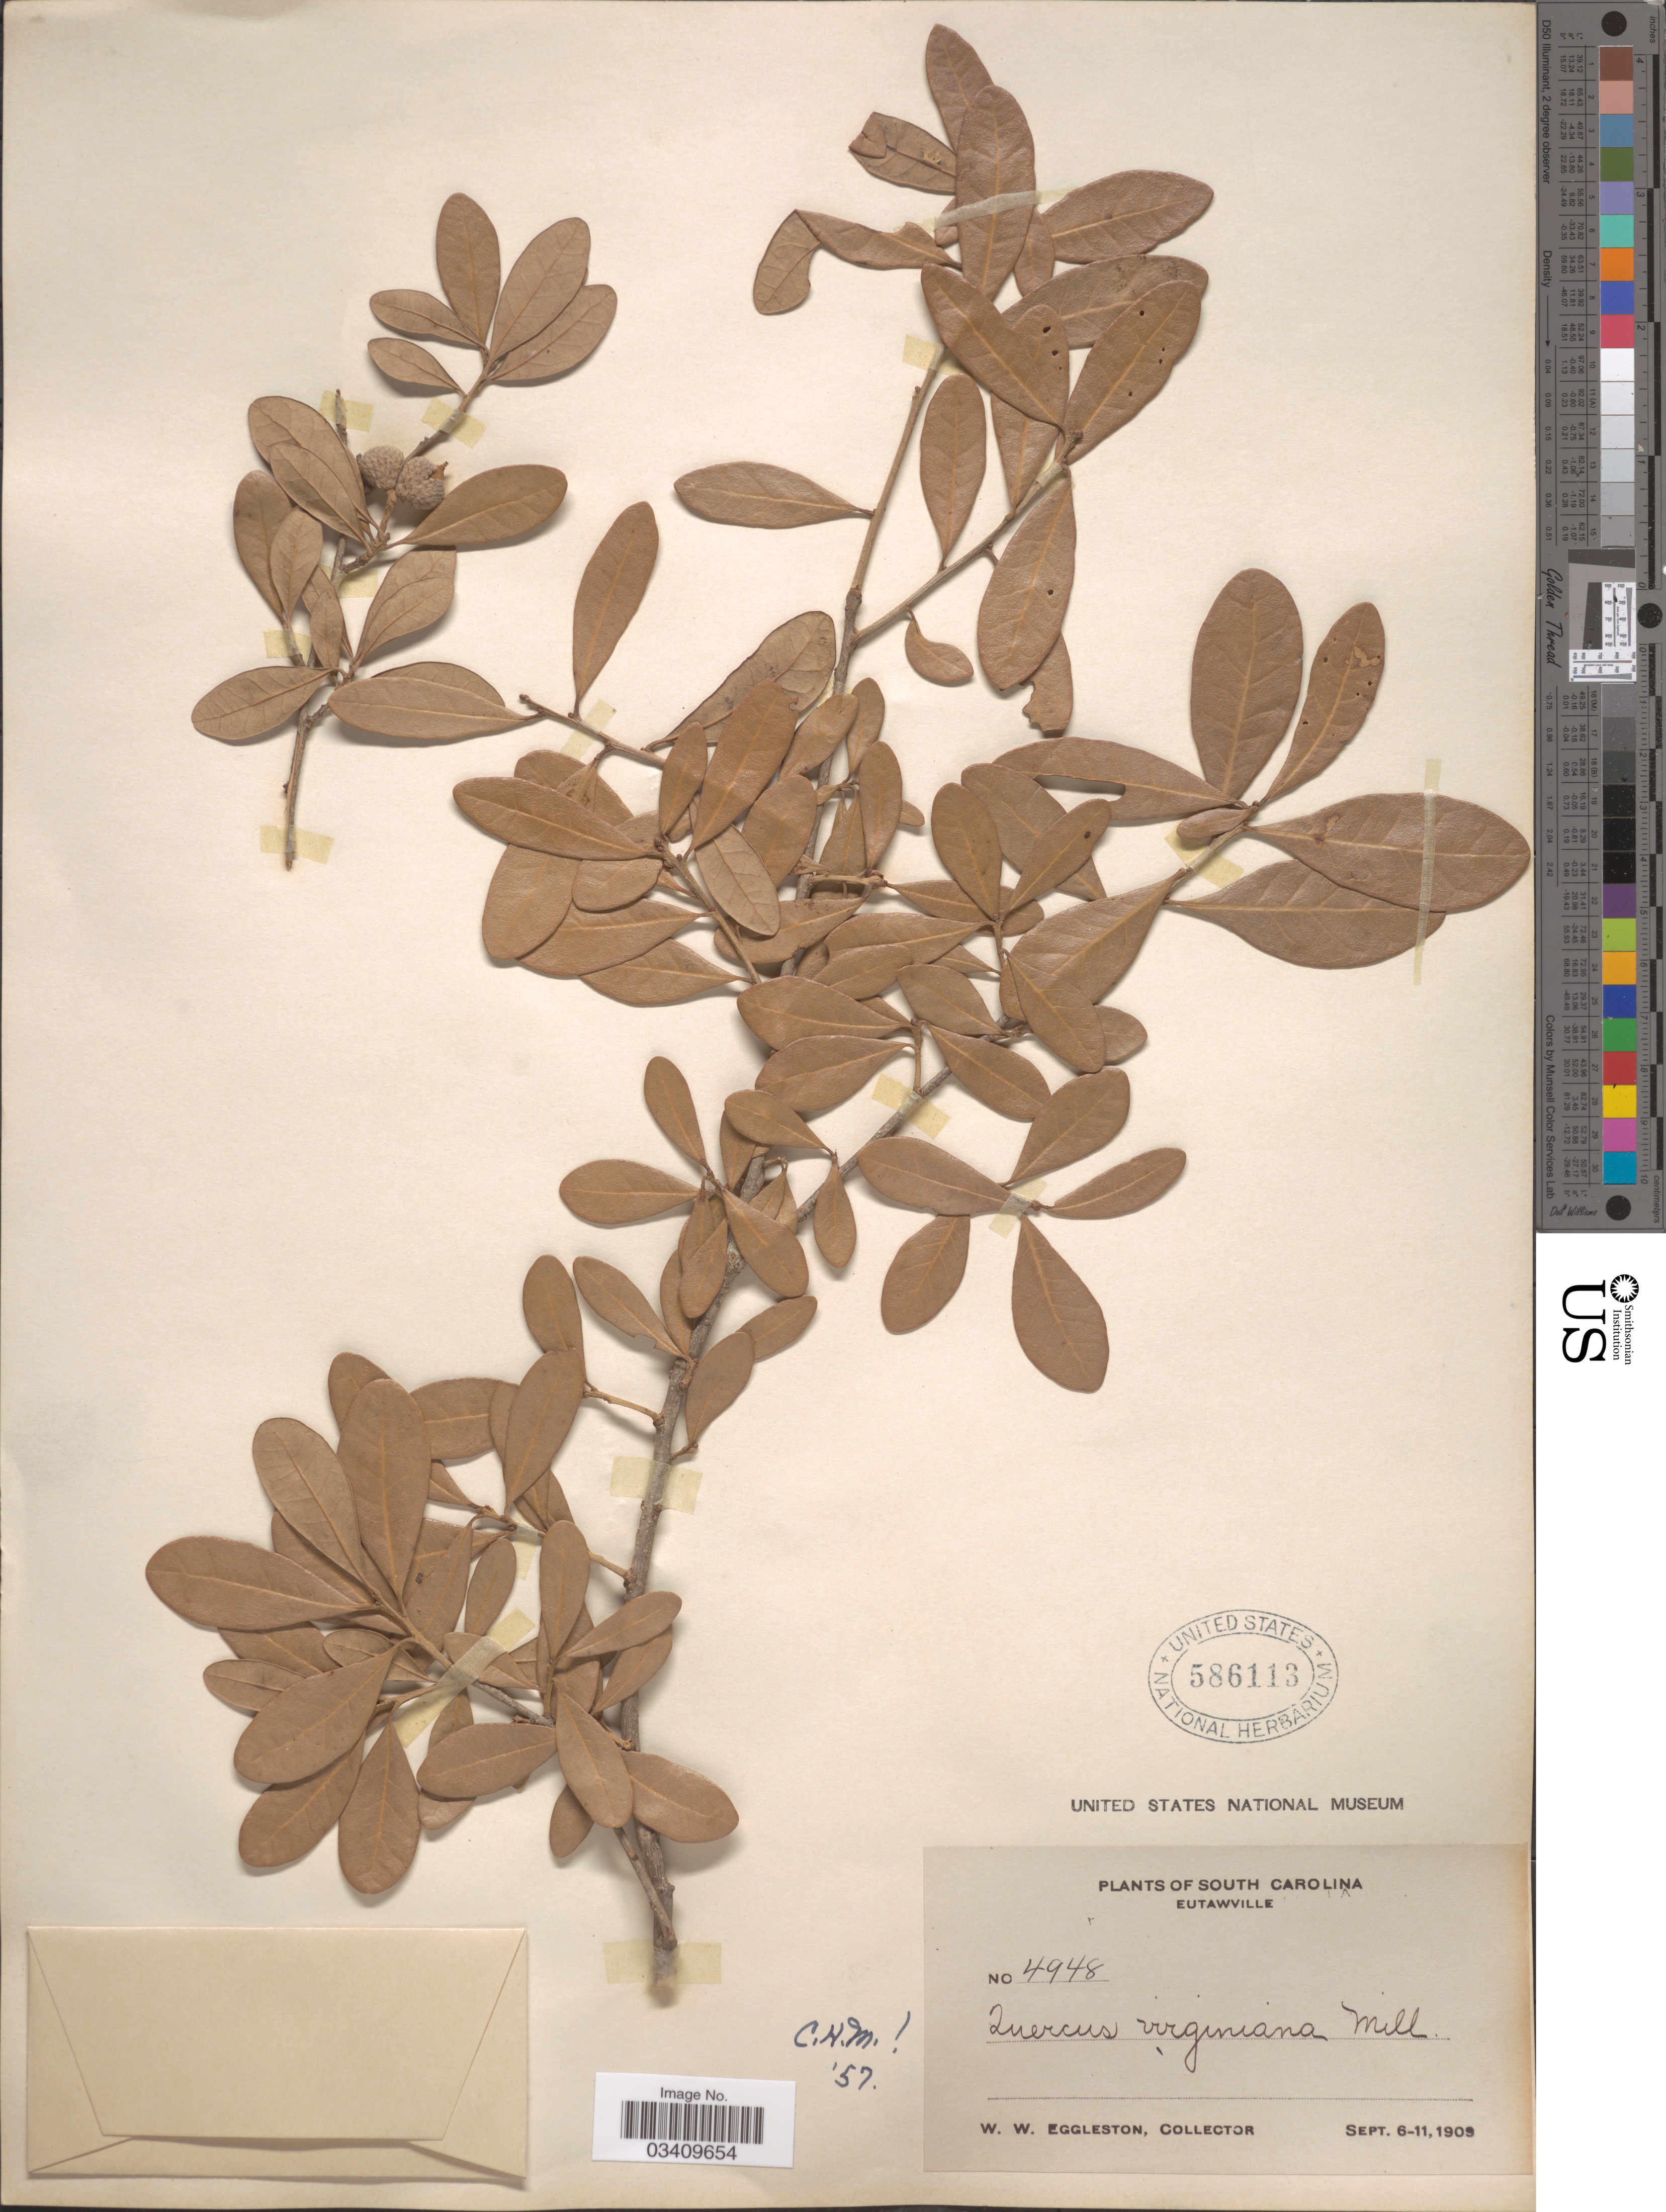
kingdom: Plantae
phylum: Tracheophyta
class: Magnoliopsida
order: Fagales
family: Fagaceae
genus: Quercus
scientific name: Quercus virginiana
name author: Mill.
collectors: W. W. Eggleston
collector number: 4948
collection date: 1909-09-06/1909-09-11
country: United States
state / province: South Carolina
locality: Eutawville.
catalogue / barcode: US 586113